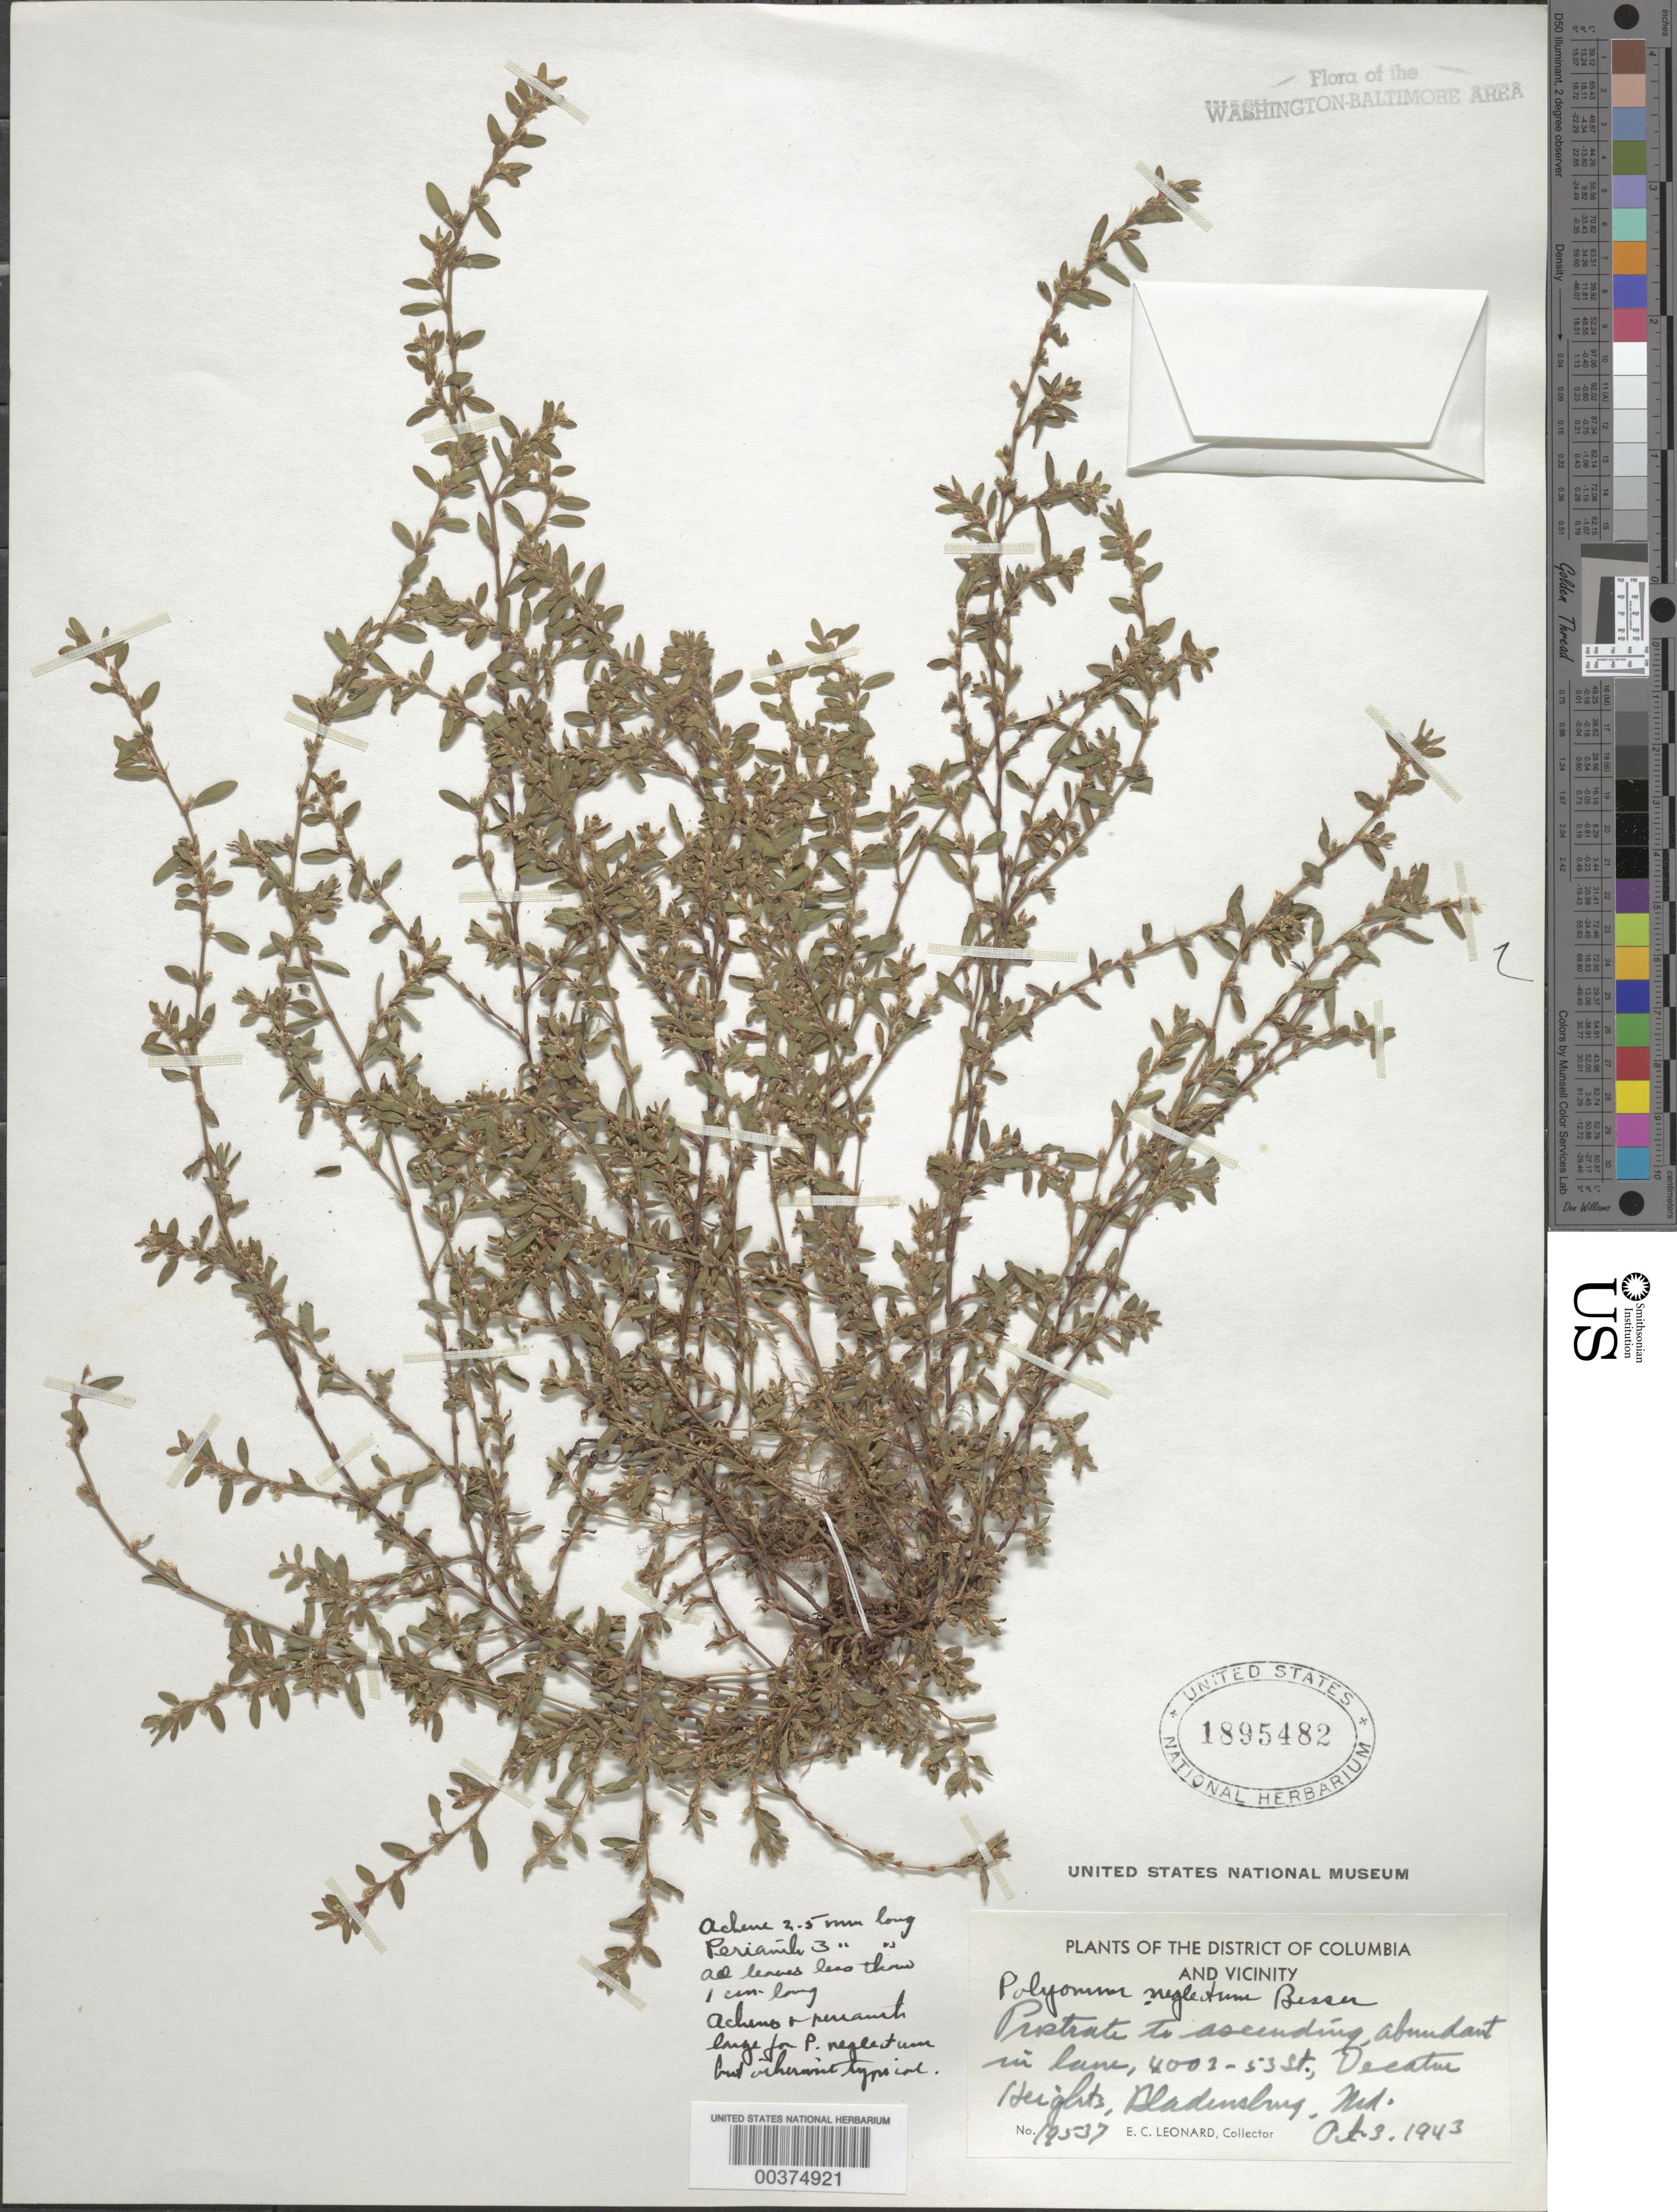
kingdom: Plantae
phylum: Tracheophyta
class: Magnoliopsida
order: Caryophyllales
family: Polygonaceae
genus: Polygonum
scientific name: Polygonum aviculare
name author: L.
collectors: E. C. Leonard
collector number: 19537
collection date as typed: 03 Oct 1943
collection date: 1943-10-03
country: United States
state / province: Maryland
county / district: Prince George's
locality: Decatur Heights, Bladensburg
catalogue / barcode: US 1895482